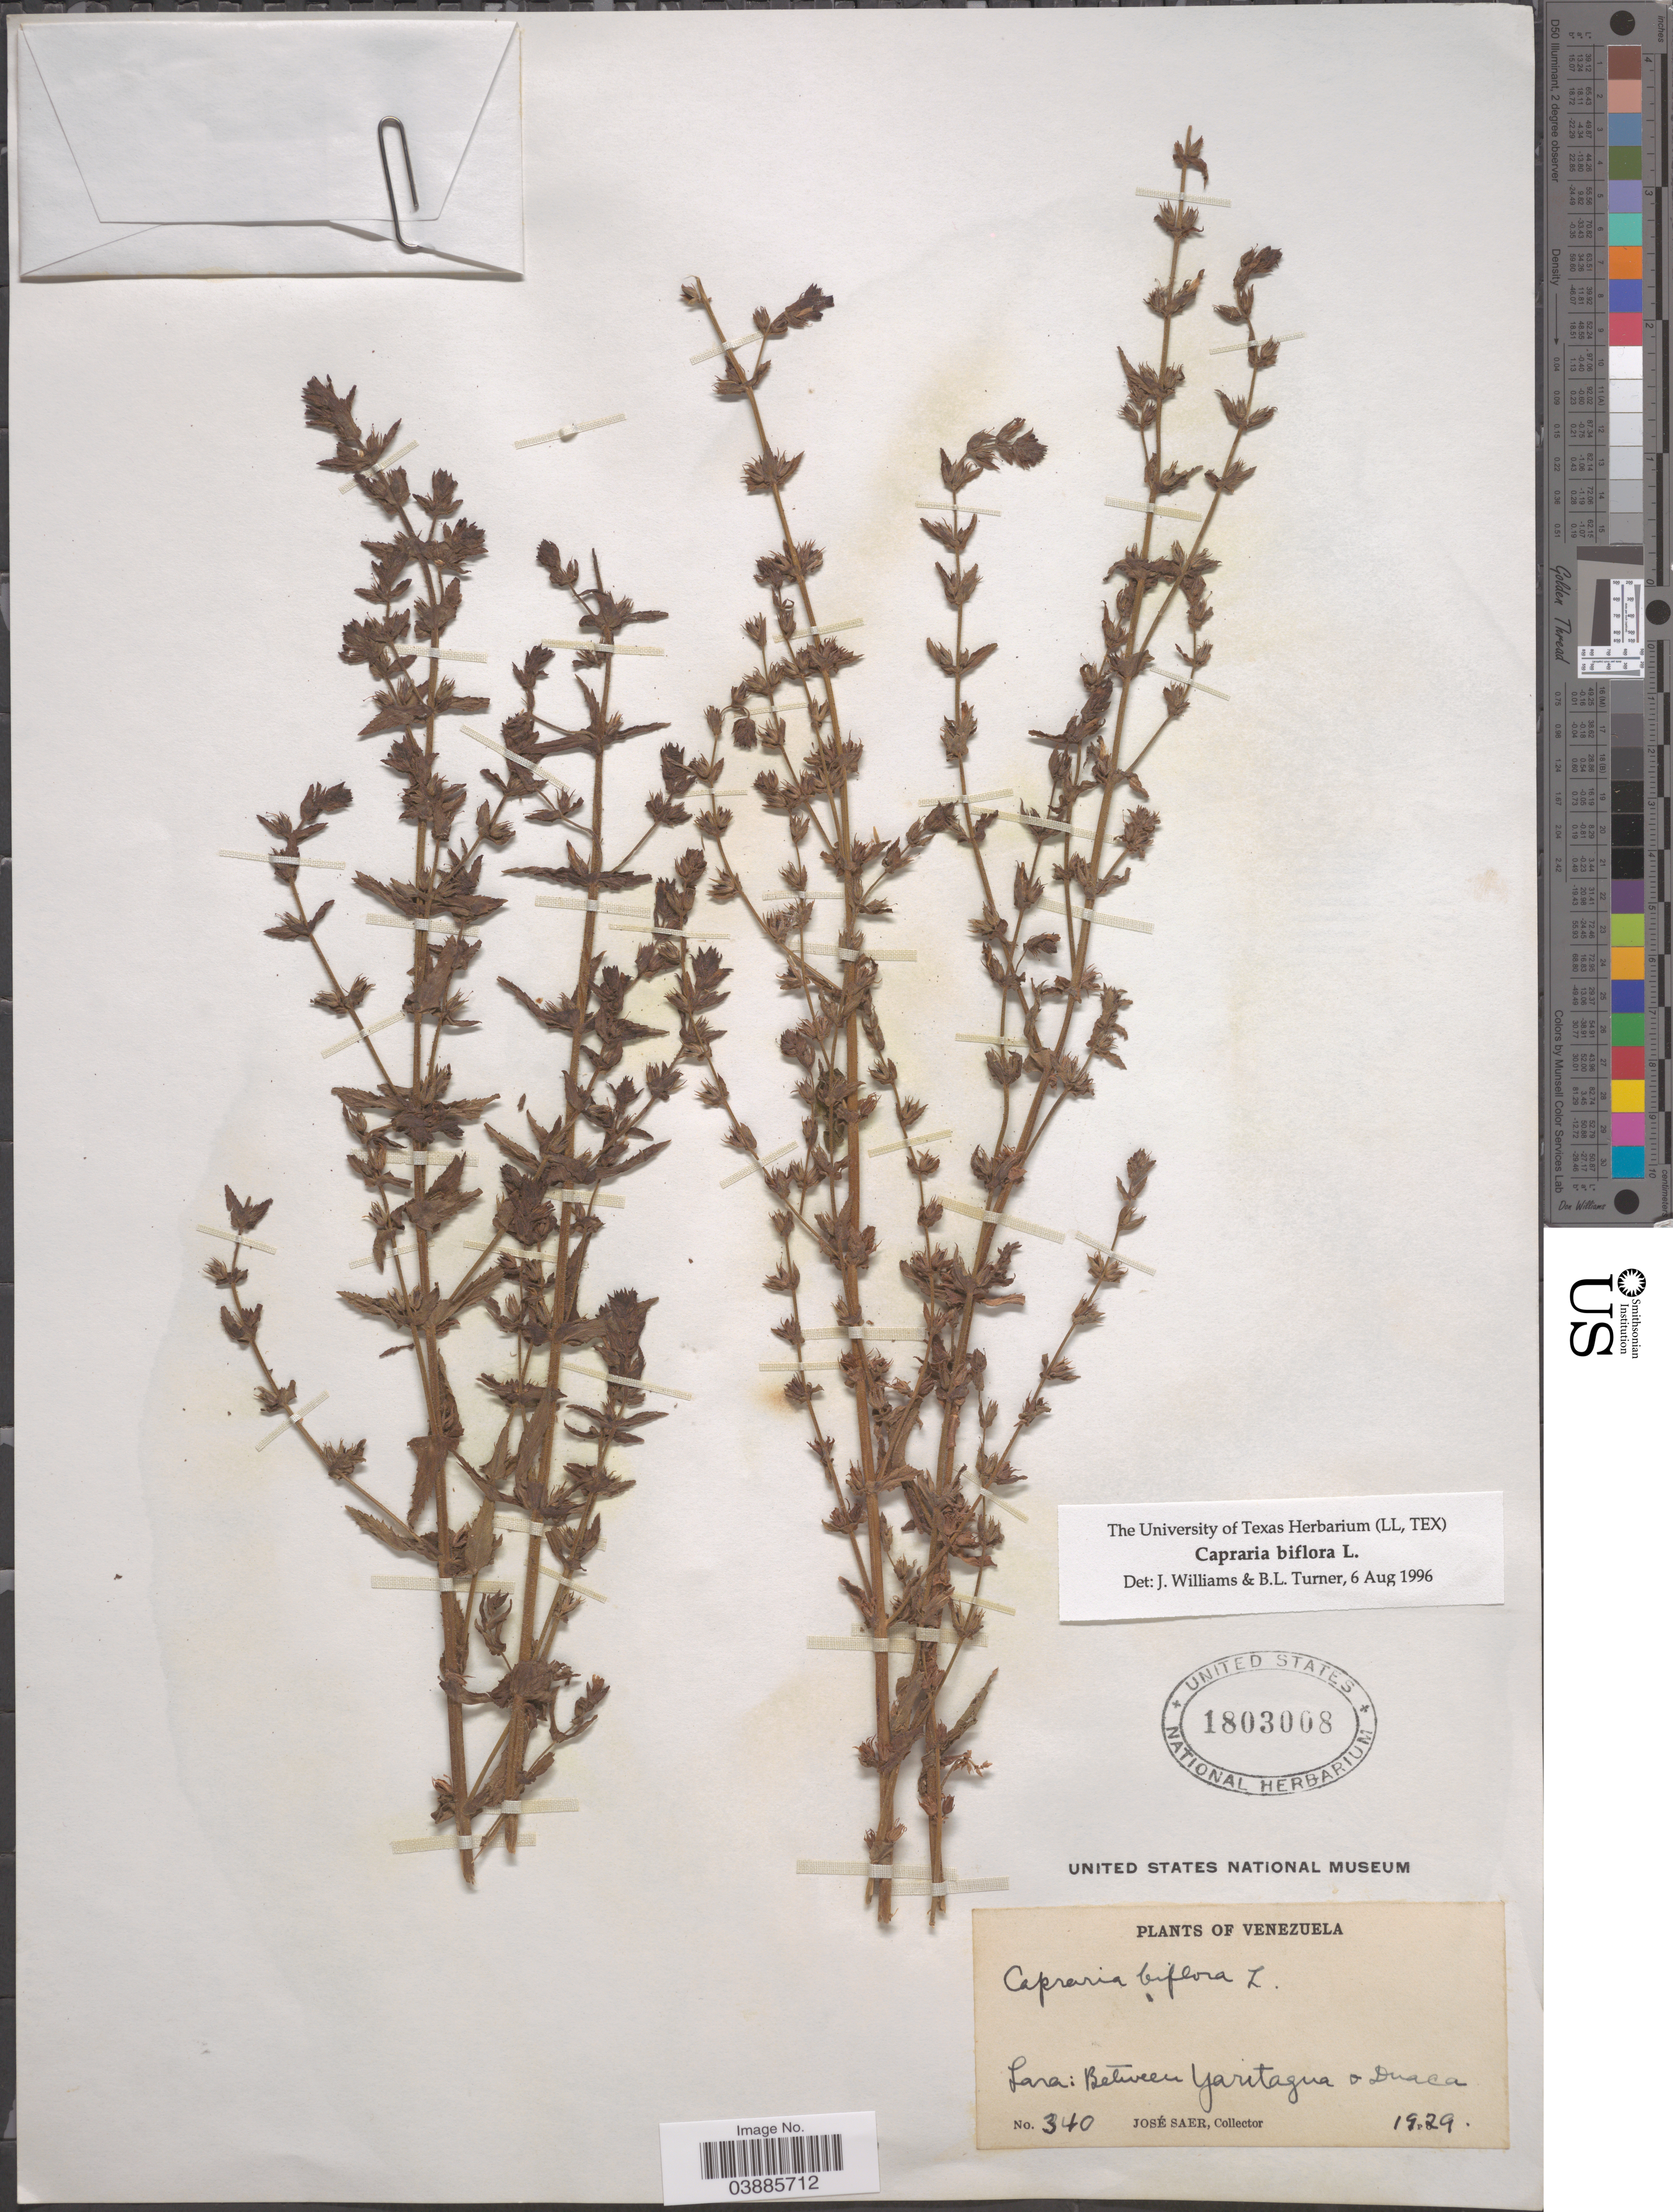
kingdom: Plantae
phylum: Tracheophyta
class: Magnoliopsida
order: Lamiales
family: Scrophulariaceae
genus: Capraria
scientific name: Capraria biflora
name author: L.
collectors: J. Saer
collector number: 340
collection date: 1929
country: Venezuela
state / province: Lara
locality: Between Yaritagua o Duaca.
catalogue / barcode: US 1803008